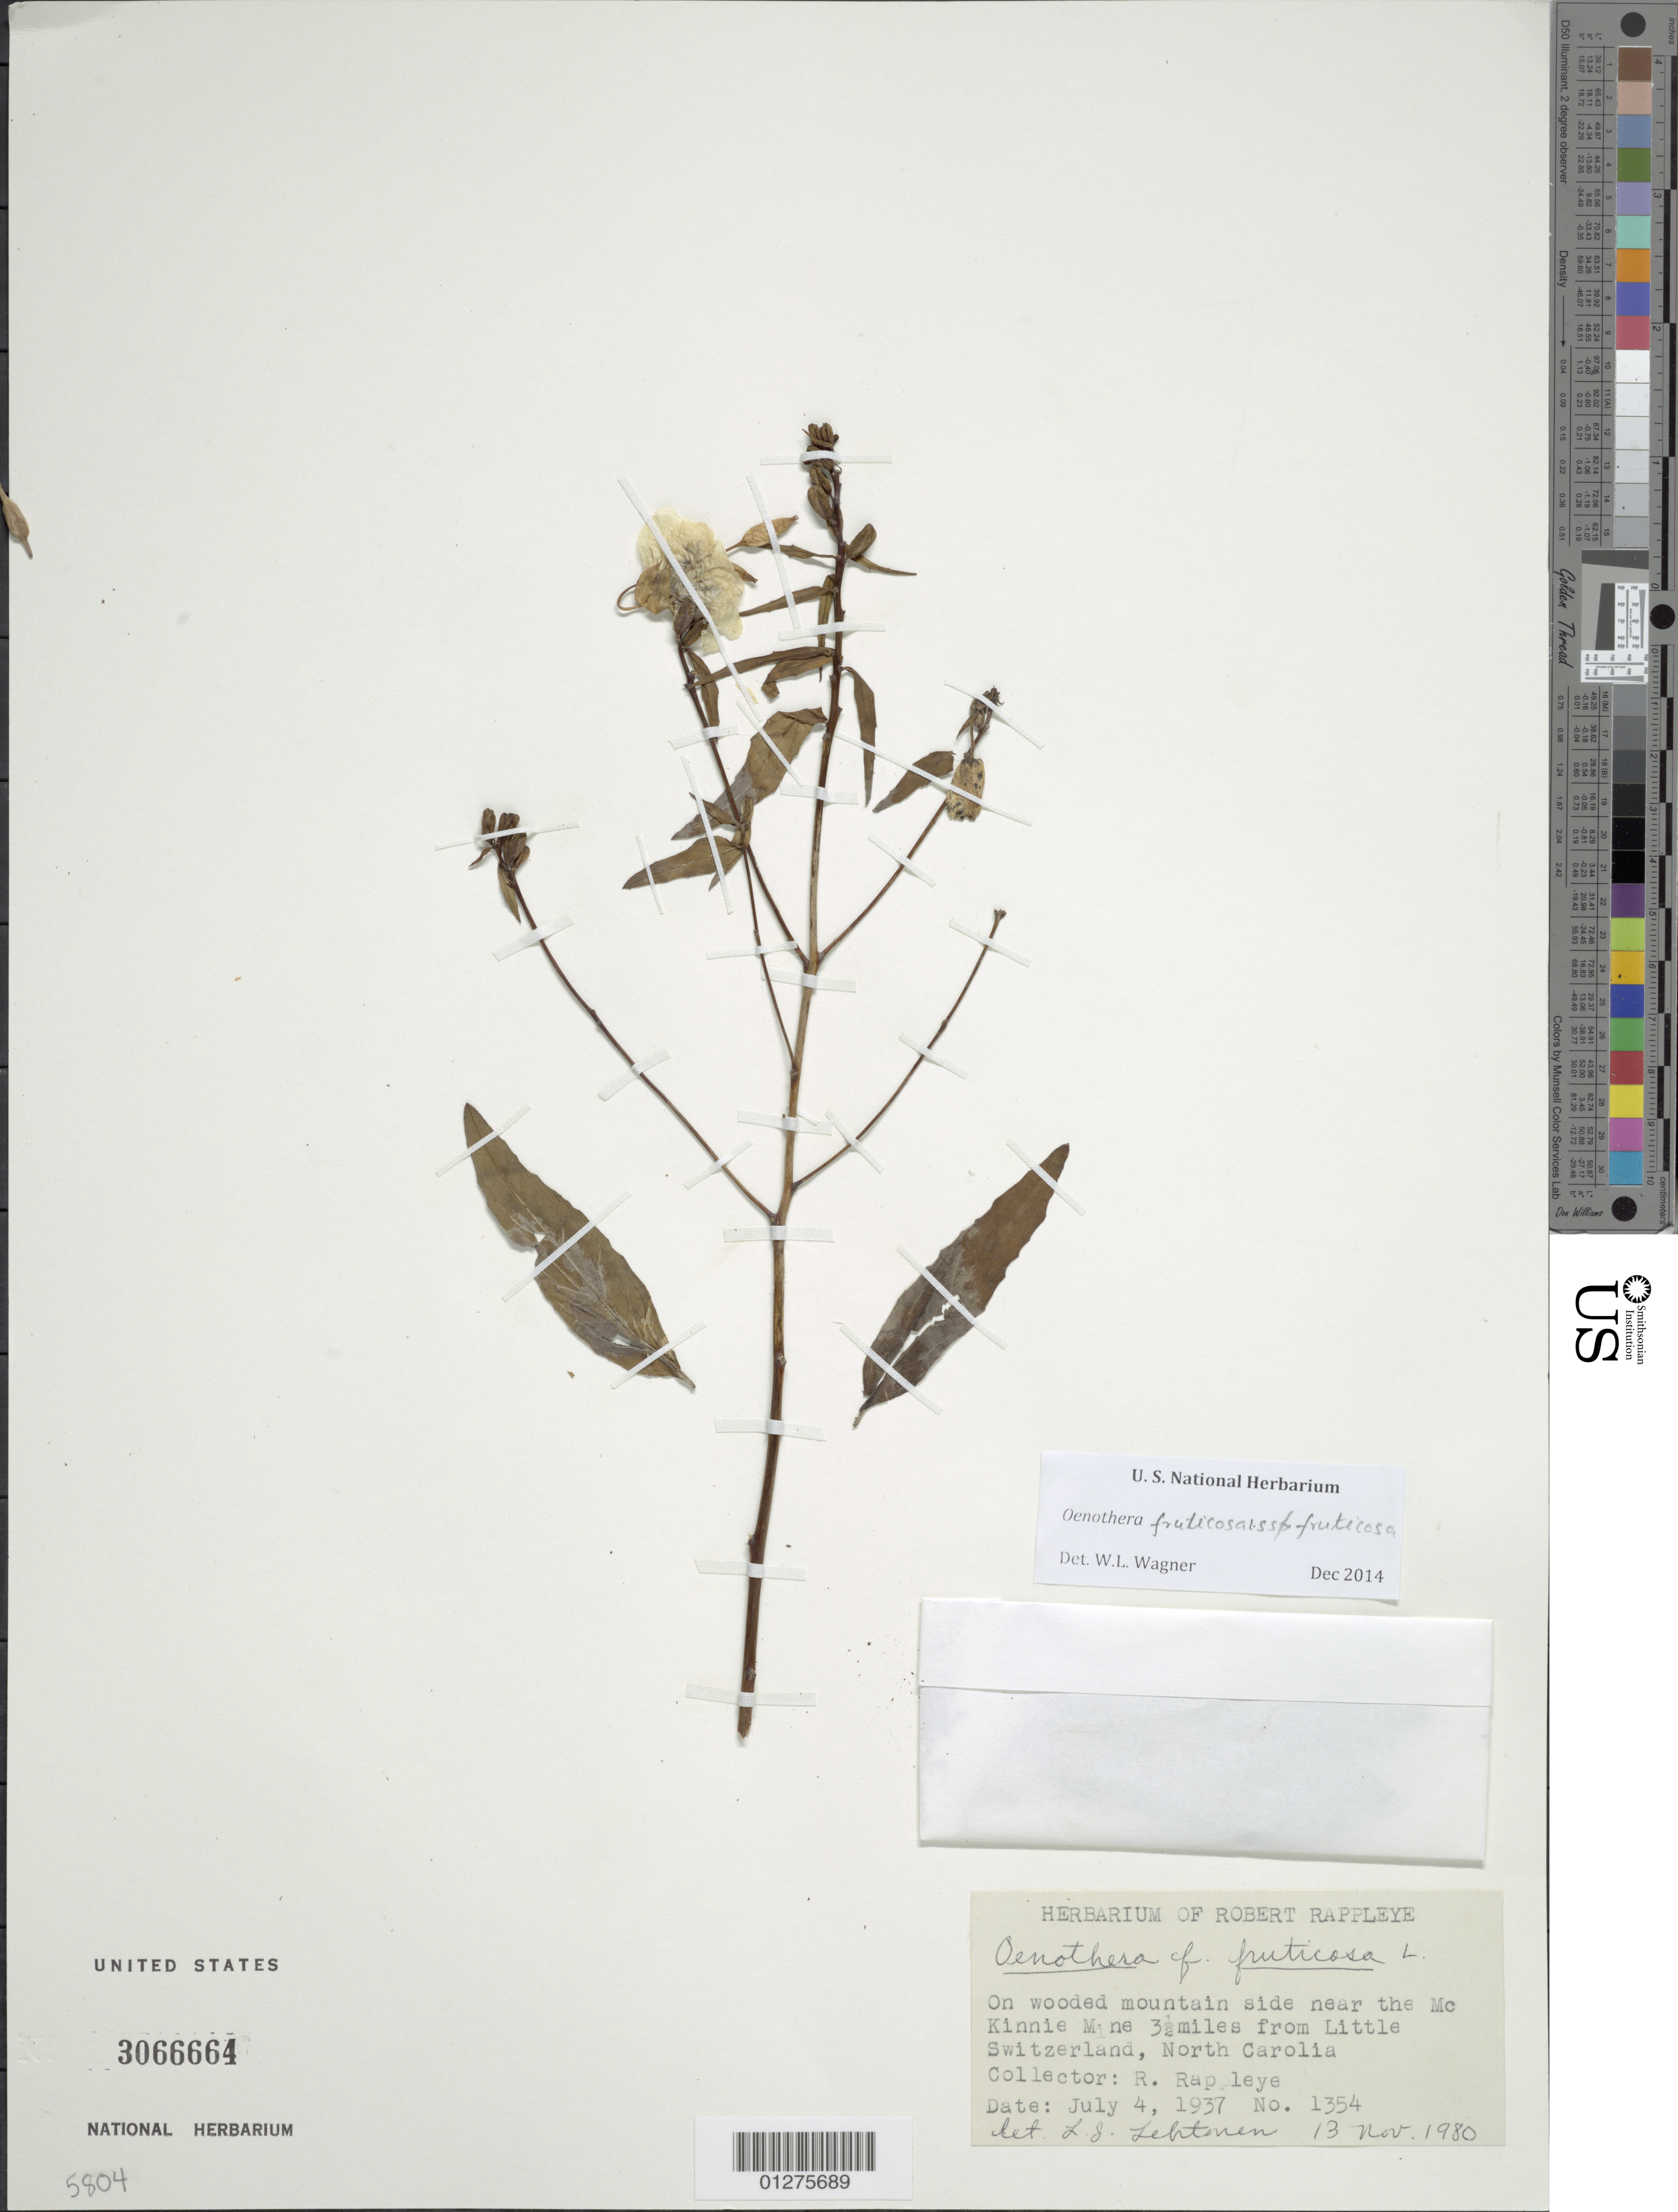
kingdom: Plantae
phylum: Tracheophyta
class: Magnoliopsida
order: Myrtales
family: Onagraceae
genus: Oenothera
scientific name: Oenothera fruticosa subsp. fruticosa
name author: L.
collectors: R. Rappleye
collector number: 1354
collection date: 1937-07-04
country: United States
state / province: North Carolina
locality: Near the McKinnie Mine, 31/2 miles from Little Switzerland.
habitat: On wooded mountain side.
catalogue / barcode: US 3066664